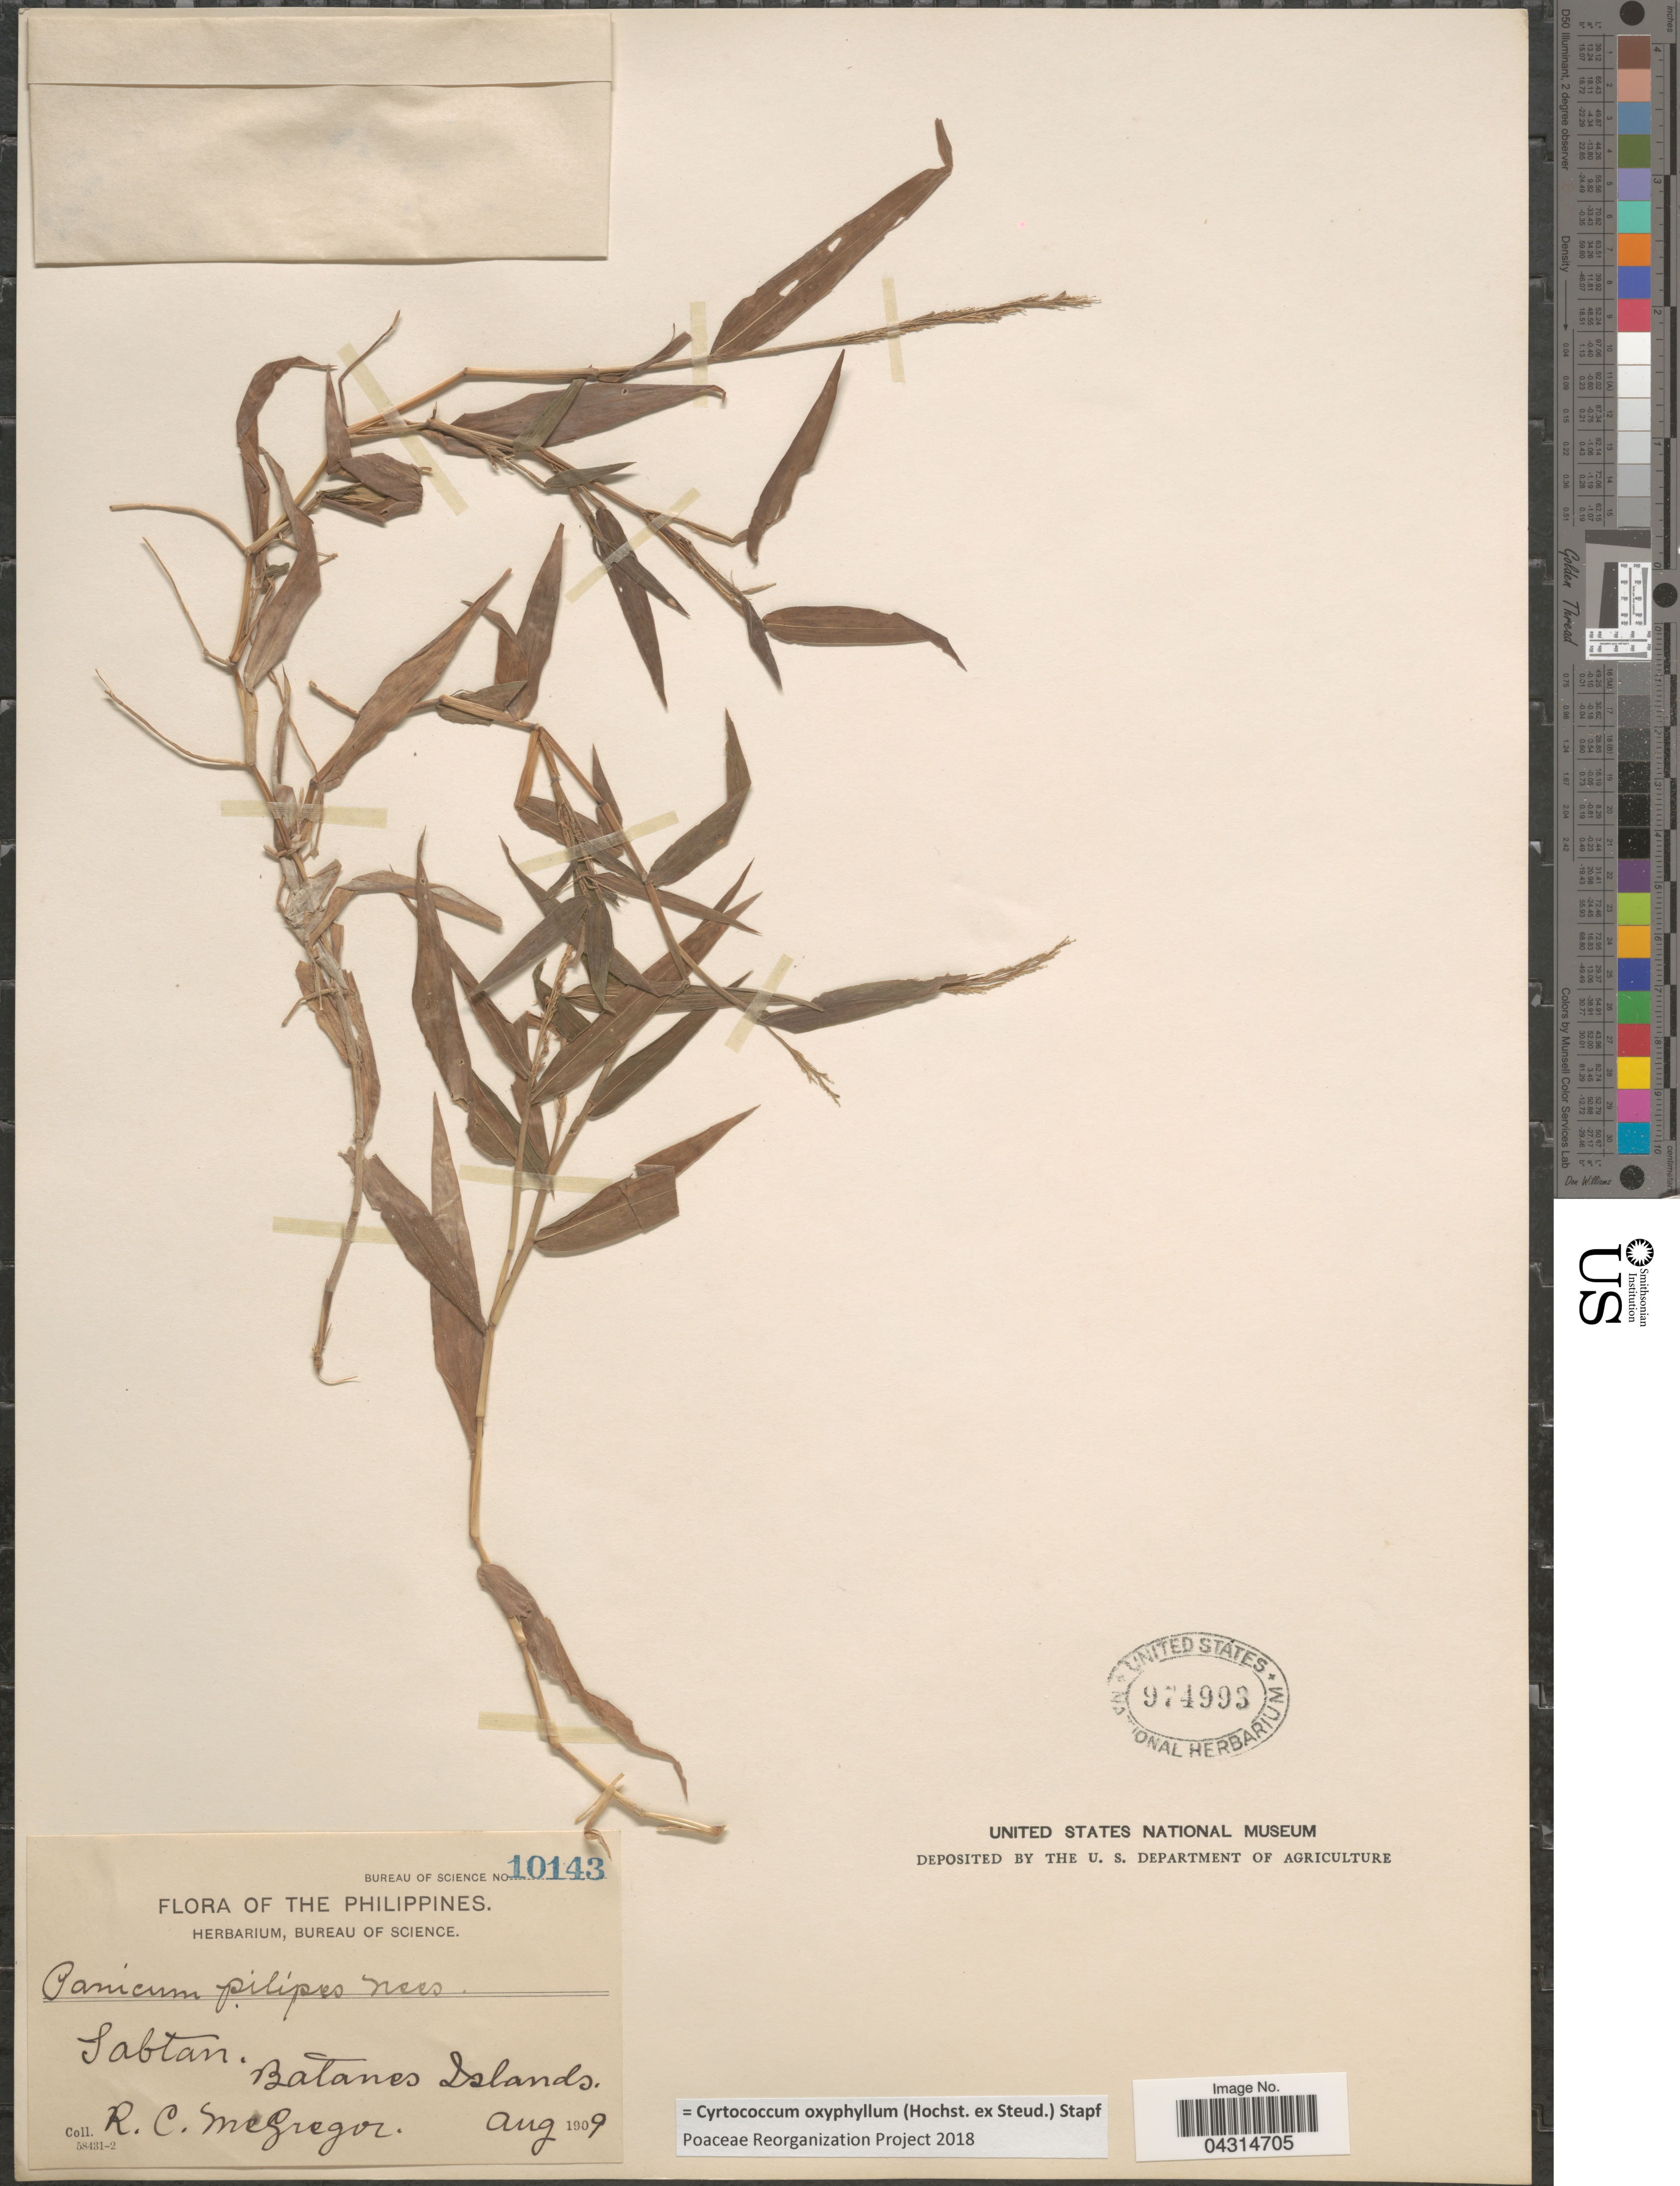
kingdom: Plantae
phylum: Tracheophyta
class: Liliopsida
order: Poales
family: Poaceae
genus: Cyrtococcum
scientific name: Cyrtococcum oxyphyllum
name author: (Steud.) Stapf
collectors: R. C. McGregor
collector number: Bureau of Science 10143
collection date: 1909-08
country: Philippines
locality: Sabtan, Batanes Islands.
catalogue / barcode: US 974993